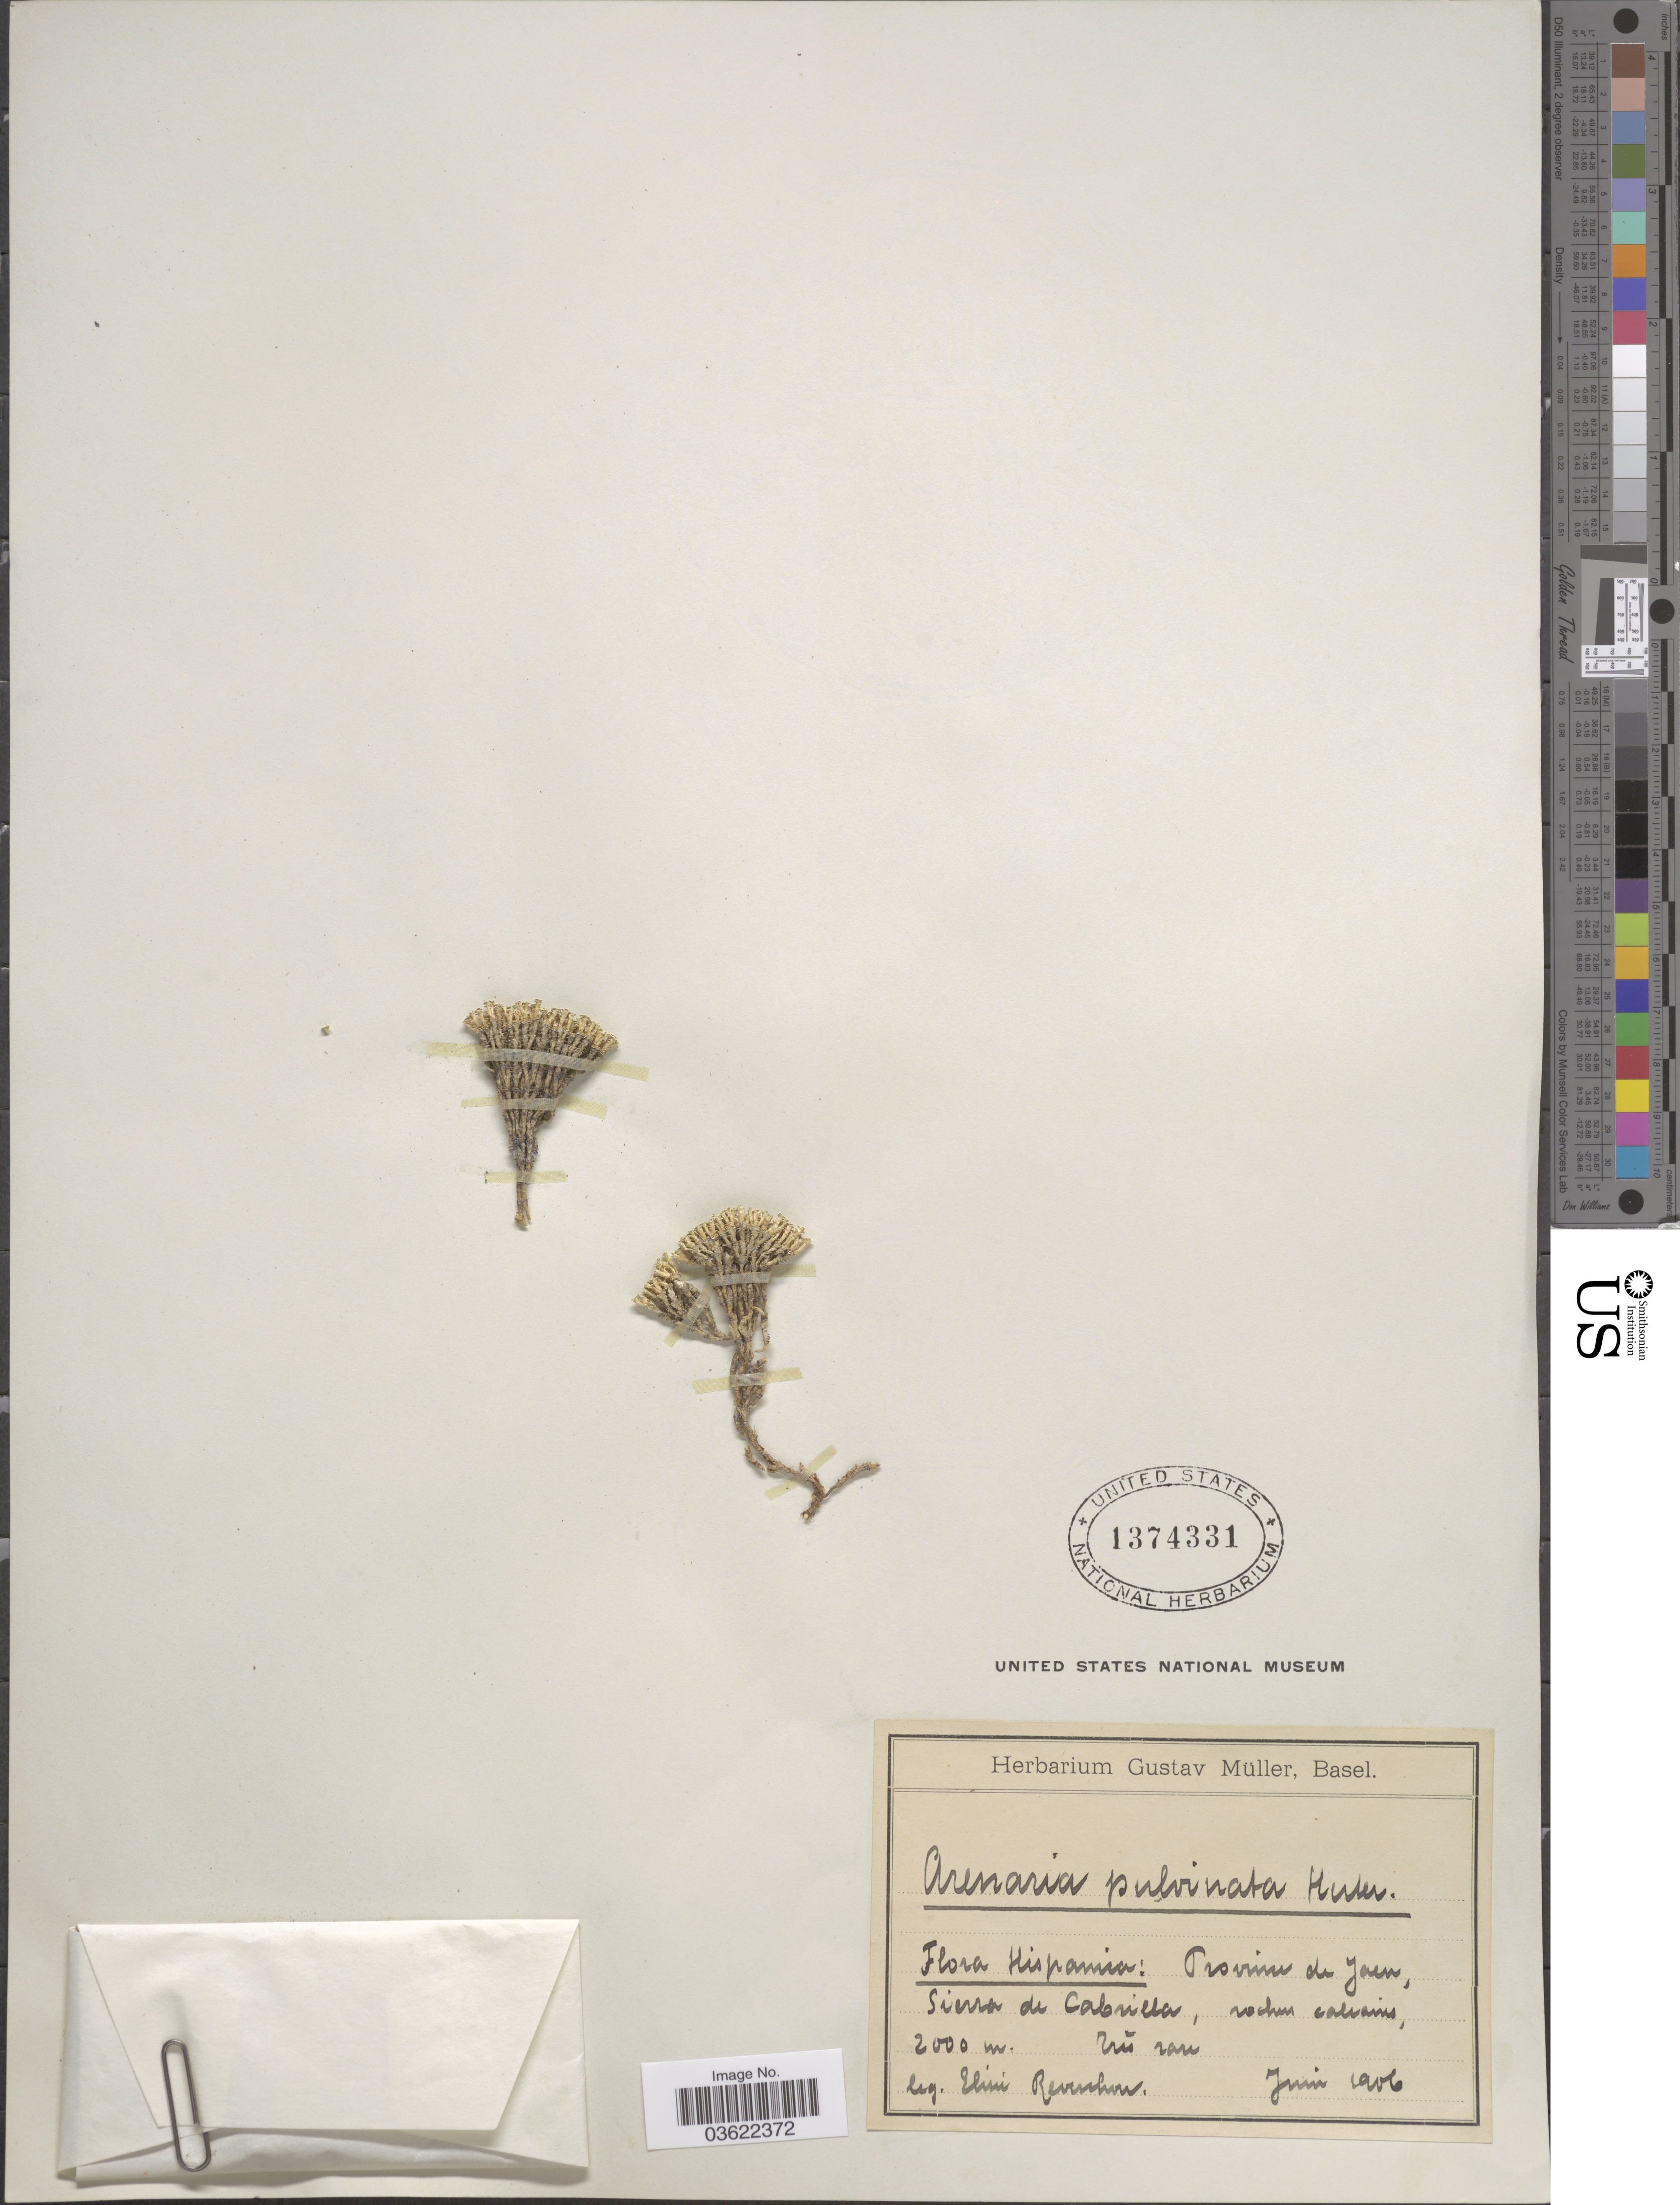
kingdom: Plantae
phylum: Tracheophyta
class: Magnoliopsida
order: Caryophyllales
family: Caryophyllaceae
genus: Arenaria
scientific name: Arenaria alfacarensis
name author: Pamp.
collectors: E. Reverchon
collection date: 1906-06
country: Spain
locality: Hispanica: Province de Jaen, Sierra de Cabriella.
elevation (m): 2000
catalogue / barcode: US 1374331